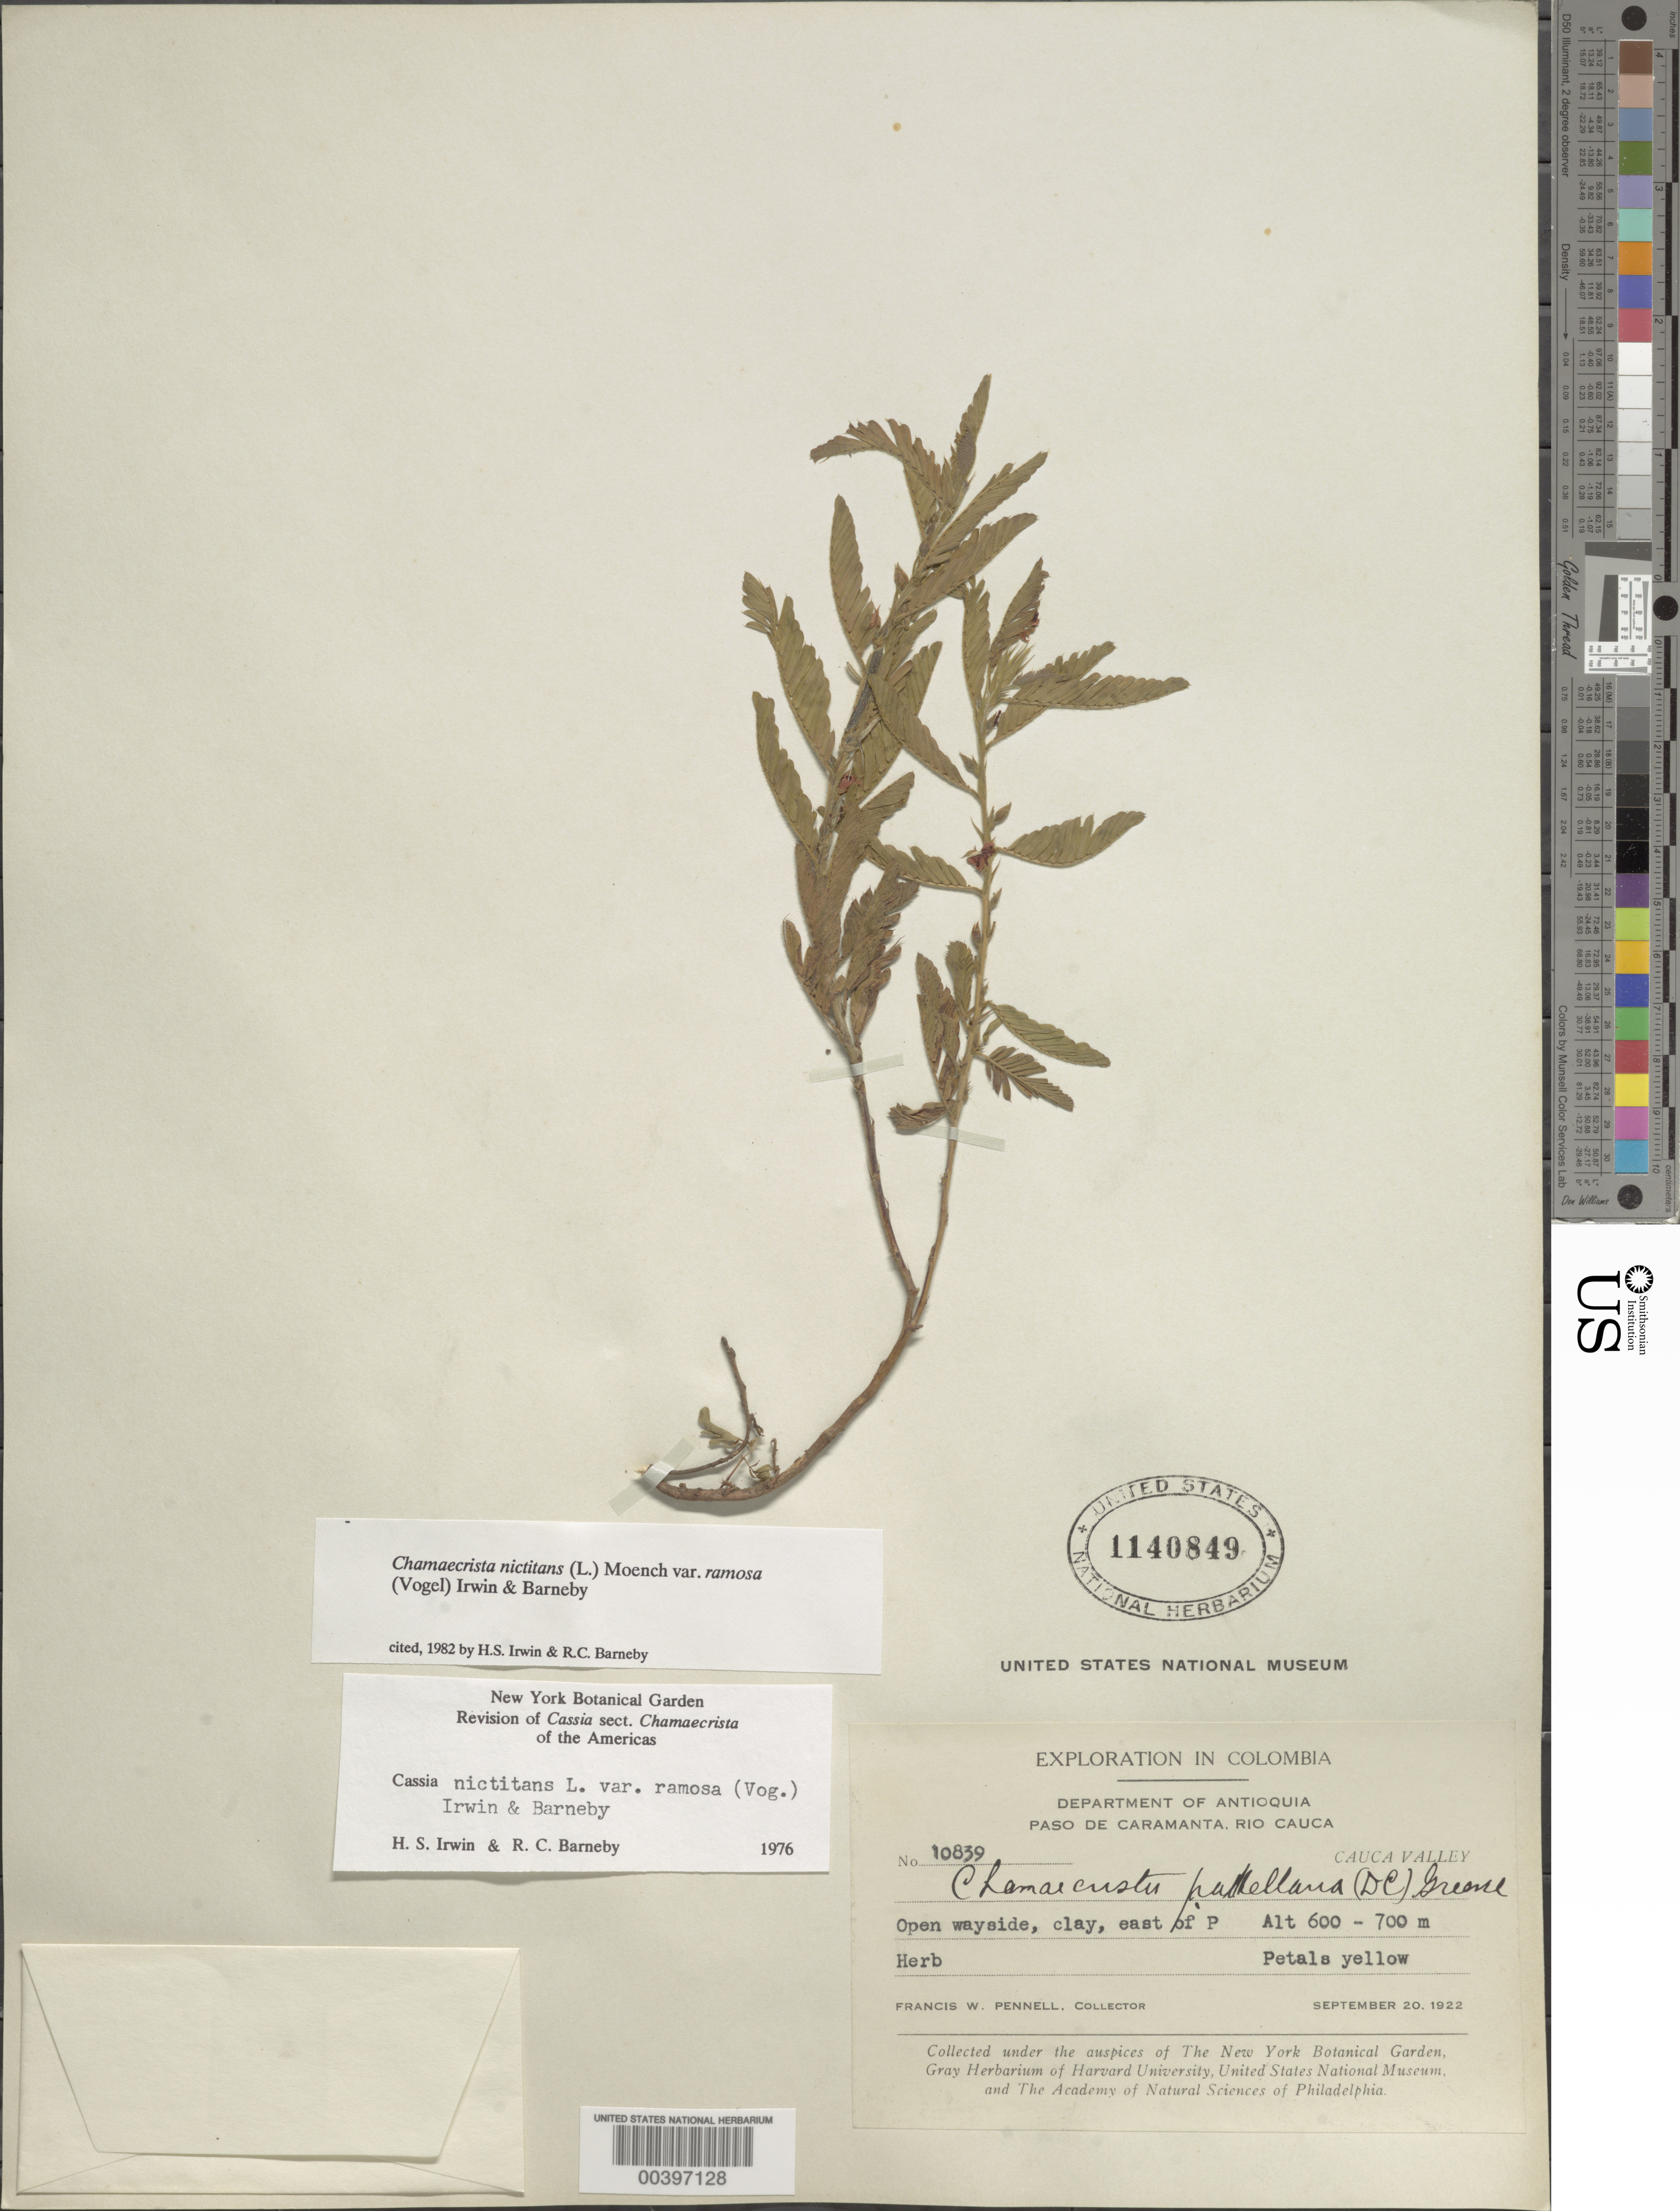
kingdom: Plantae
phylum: Tracheophyta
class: Magnoliopsida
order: Fabales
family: Fabaceae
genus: Chamaecrista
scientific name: Chamaecrista nictitans var. ramosa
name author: (Vogel) H.S. Irwin & Barneby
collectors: F. W. Pennell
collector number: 10839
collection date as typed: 20 Sep 1922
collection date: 1922-09-20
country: Colombia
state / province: Antioquia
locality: E of Paso de Caramanta, Rio Cauca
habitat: Open wayside, clay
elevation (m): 600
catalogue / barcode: US 1140849